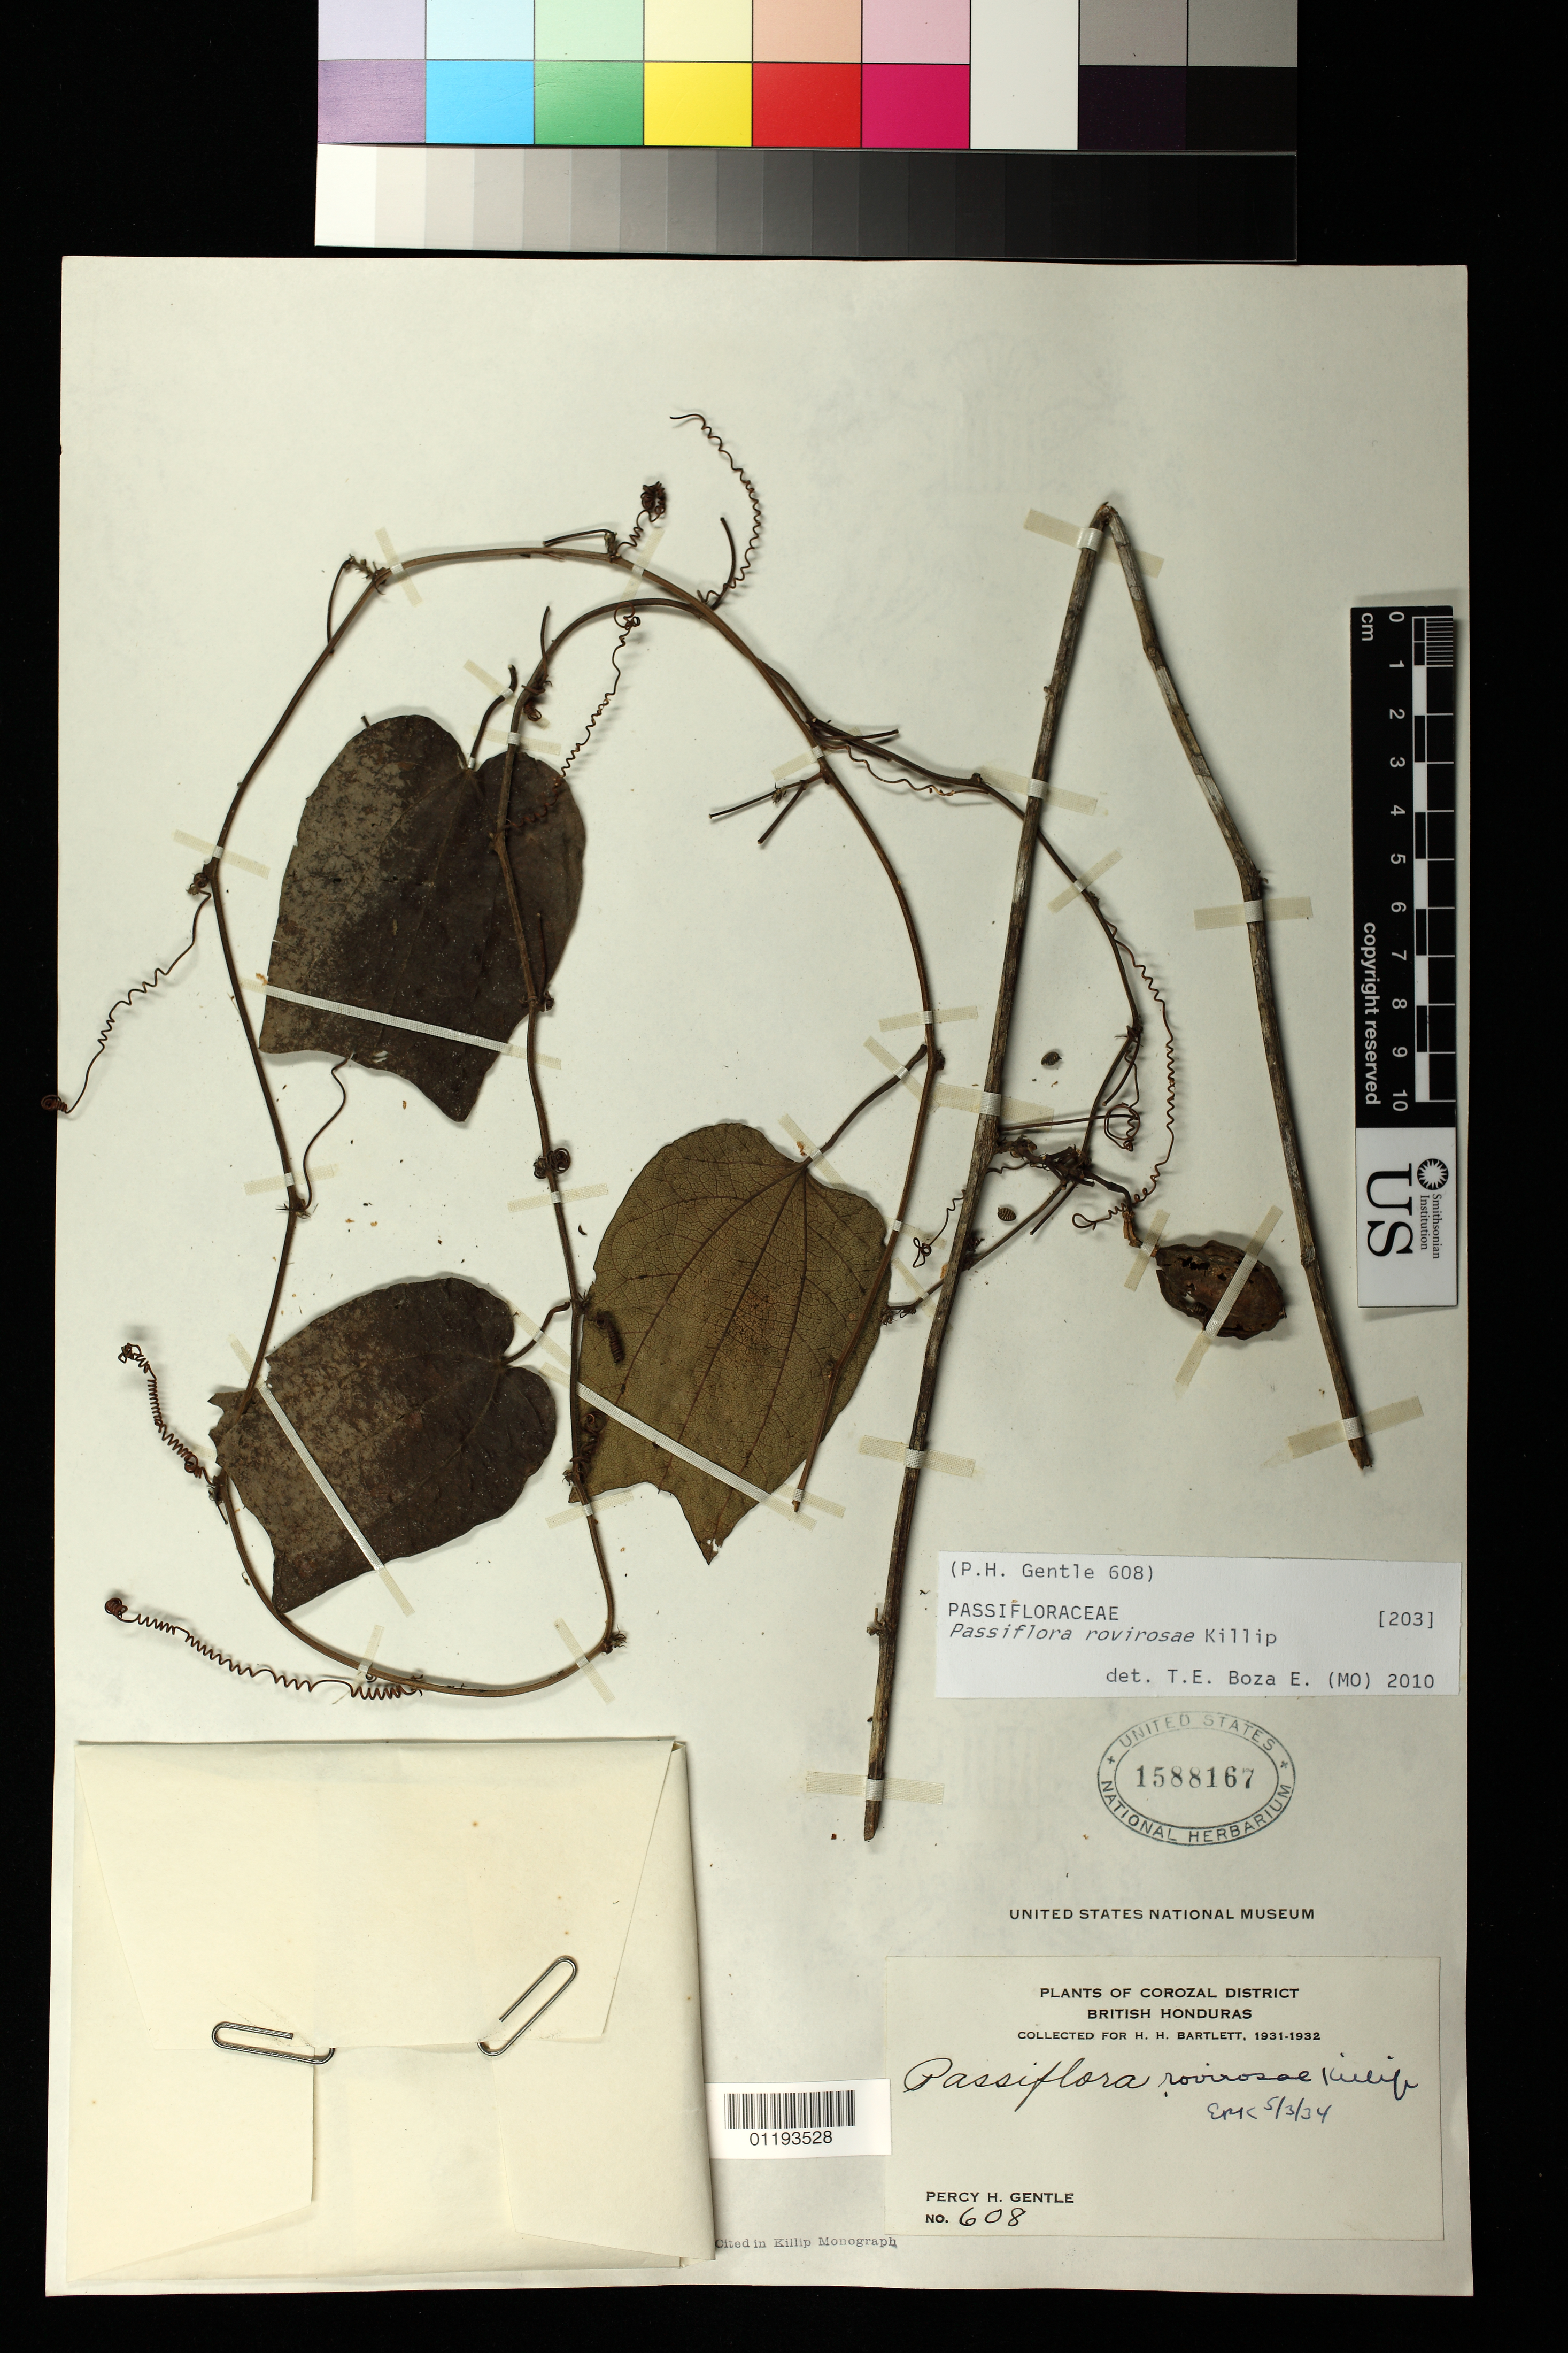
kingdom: Plantae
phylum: Tracheophyta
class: Magnoliopsida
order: Malpighiales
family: Passifloraceae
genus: Passiflora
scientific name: Passiflora rovirosae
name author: Killip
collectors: P. H. Gentle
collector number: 608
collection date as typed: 1931 1932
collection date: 1931/1932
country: Belize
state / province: Corozal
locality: Corozal District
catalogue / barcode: US 1588167